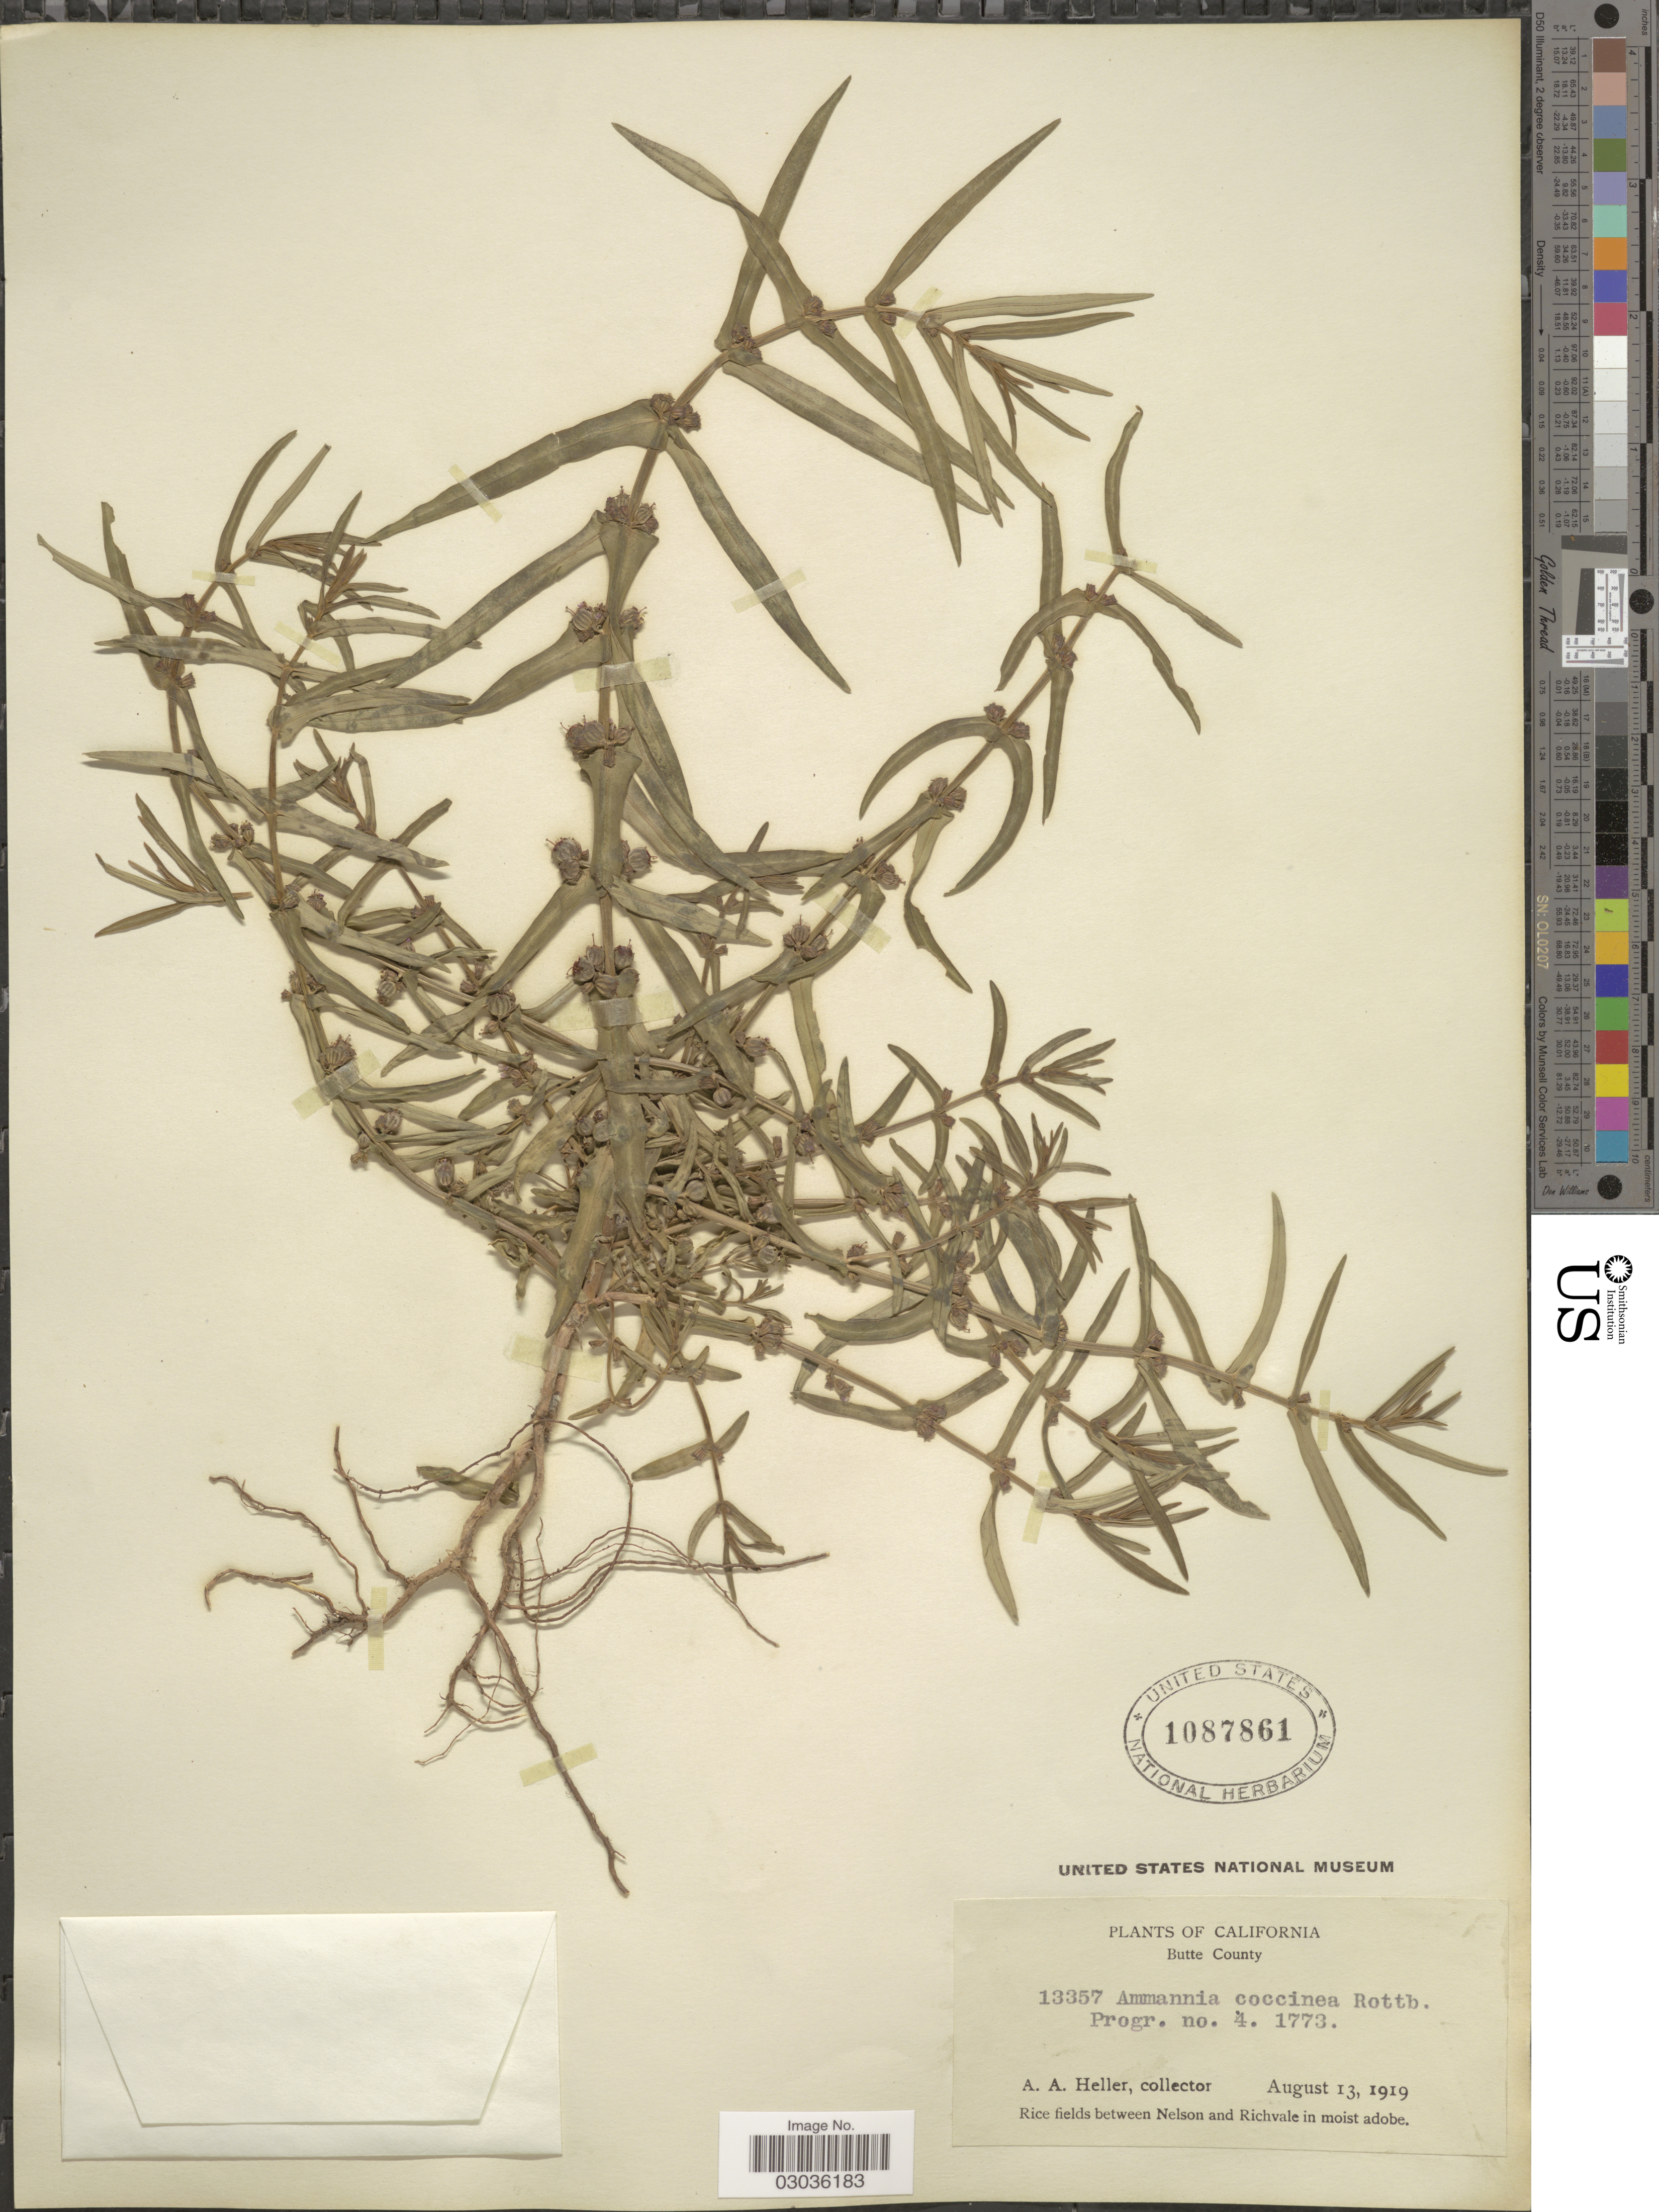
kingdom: Plantae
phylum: Tracheophyta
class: Magnoliopsida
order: Myrtales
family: Lythraceae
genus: Ammannia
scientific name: Ammannia coccinea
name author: Rottb.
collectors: A. A. Heller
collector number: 13357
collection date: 1919-08-13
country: United States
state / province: California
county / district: Butte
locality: Butte Conunty, Rice fields between Nelson and Richvale in moist adobe.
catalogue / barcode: US 1087861